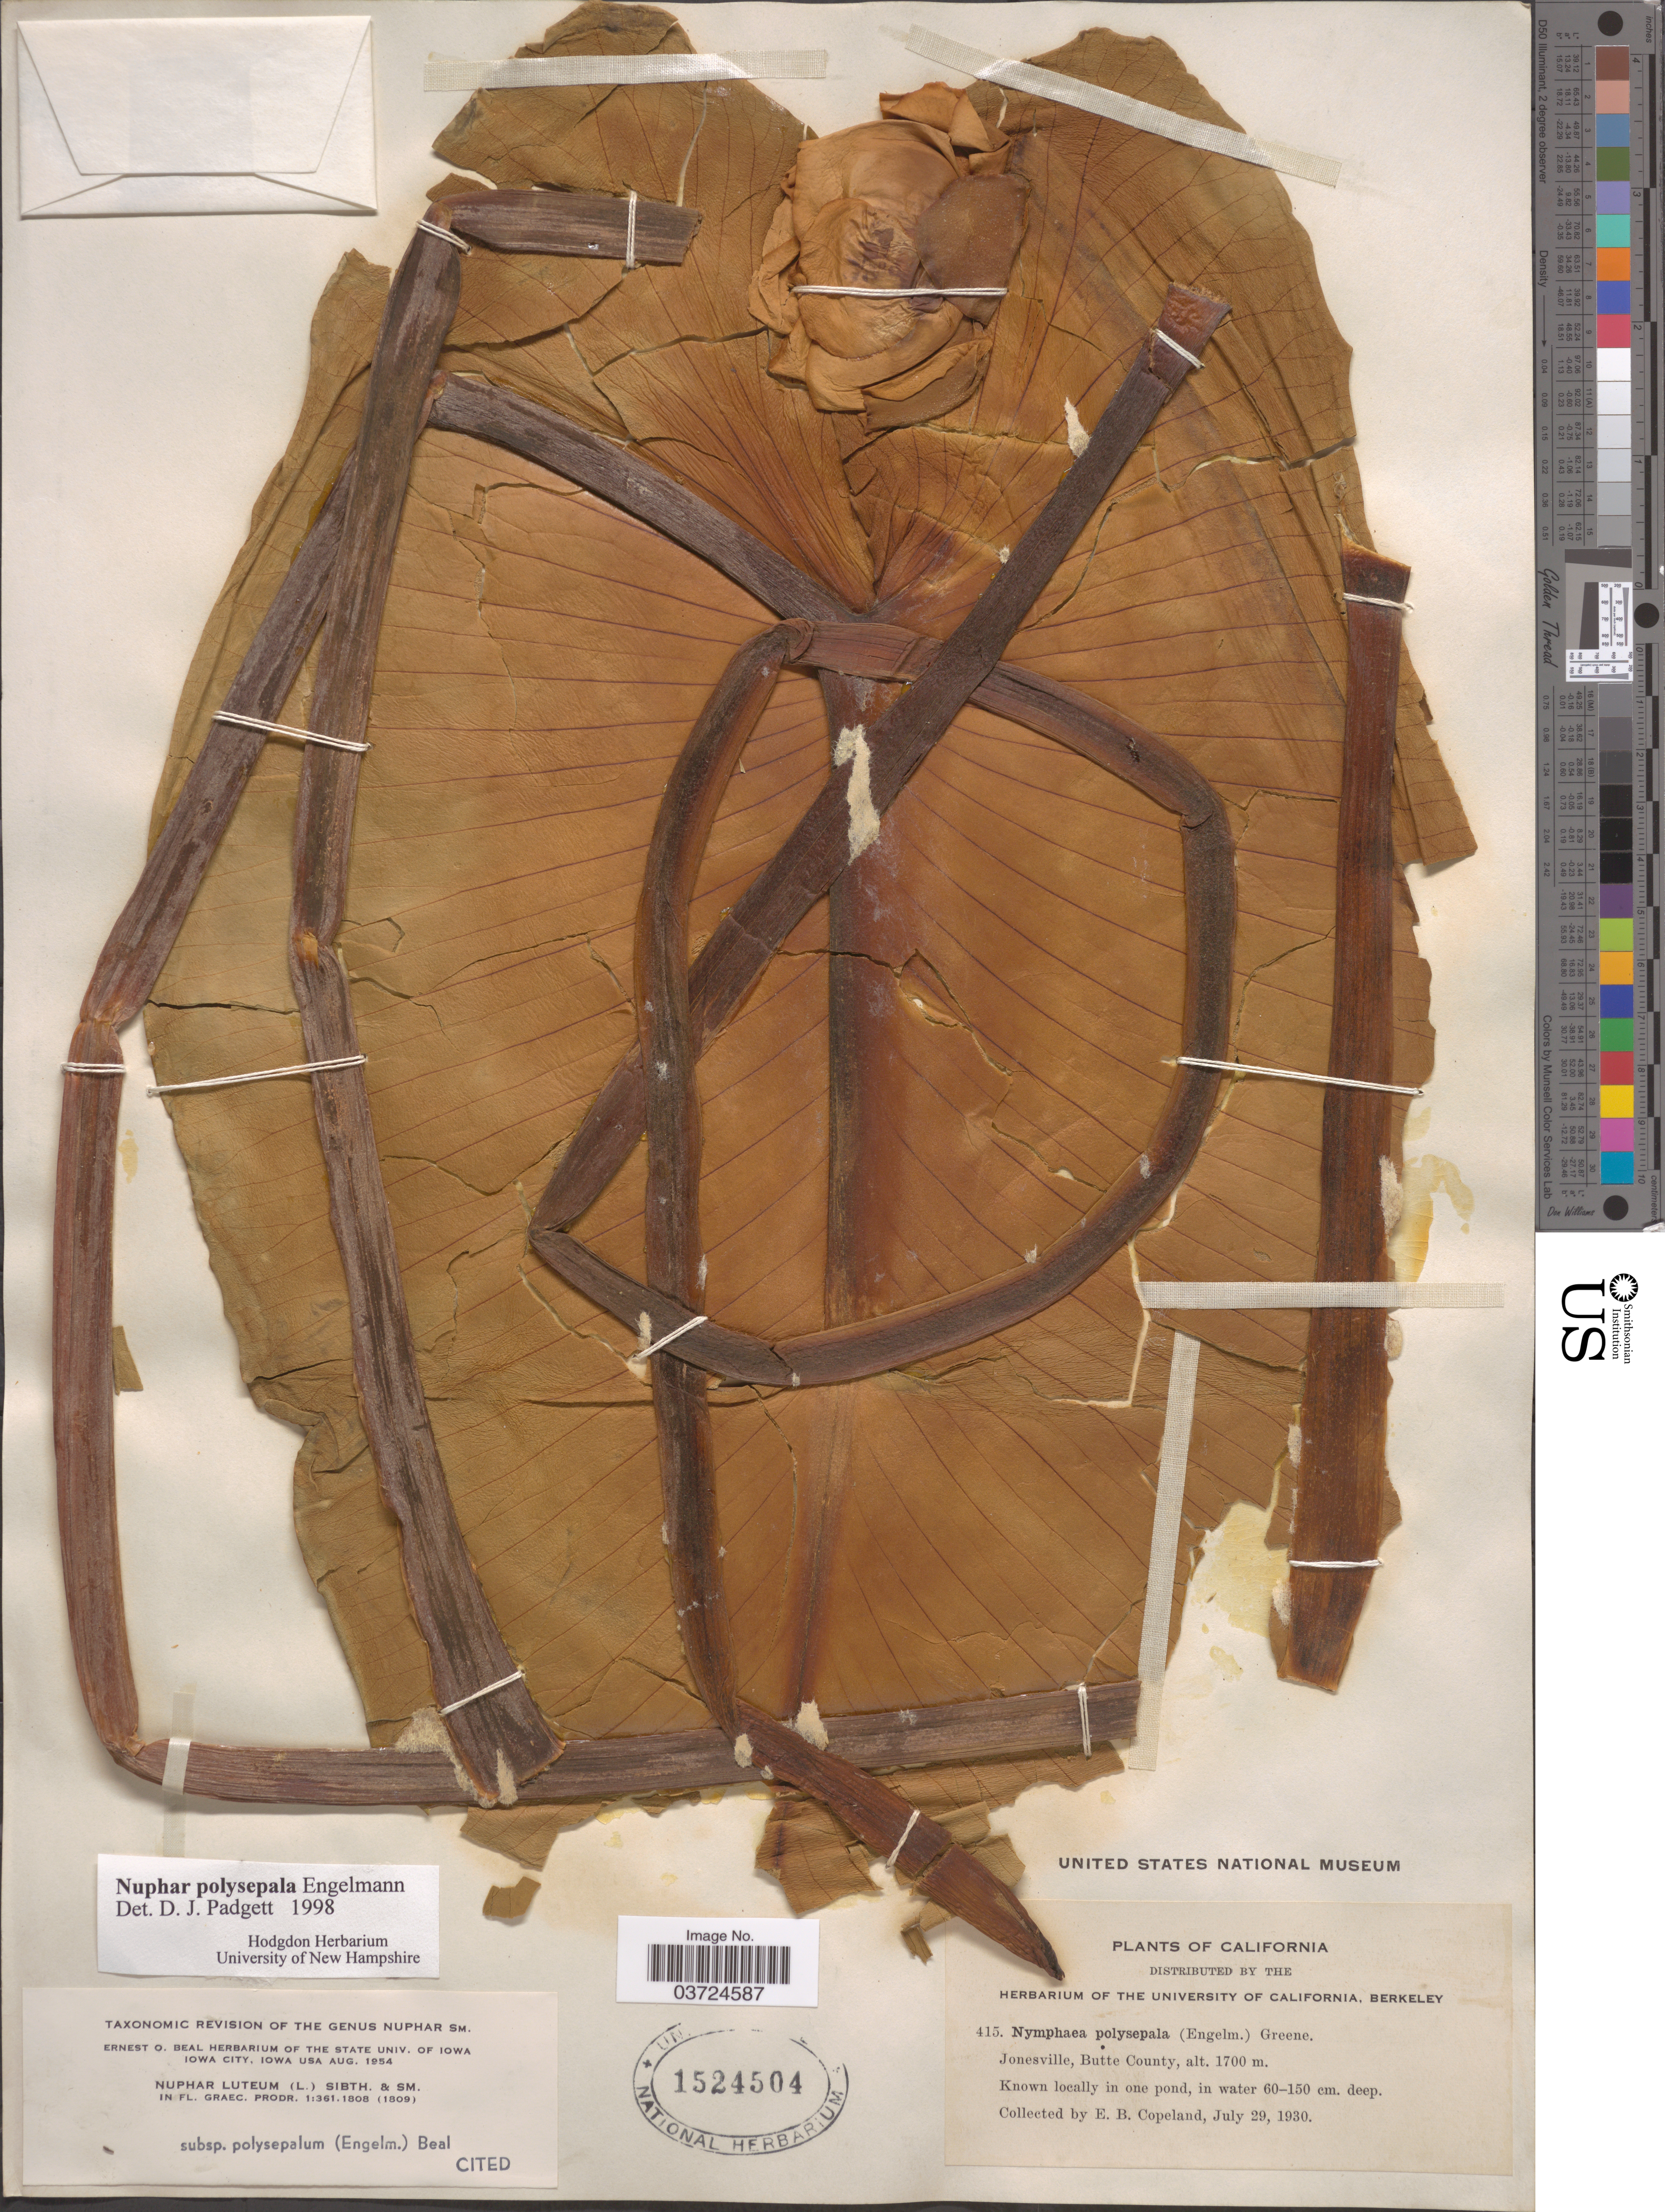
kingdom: Plantae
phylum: Tracheophyta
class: Magnoliopsida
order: Nymphaeales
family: Nymphaeaceae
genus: Nuphar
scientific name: Nuphar polysepala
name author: Englem.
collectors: E. B. Copeland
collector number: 415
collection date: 1930-07-29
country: United States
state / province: California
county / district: Butte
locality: Jonesville, Butte County.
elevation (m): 1700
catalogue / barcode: US 1524504